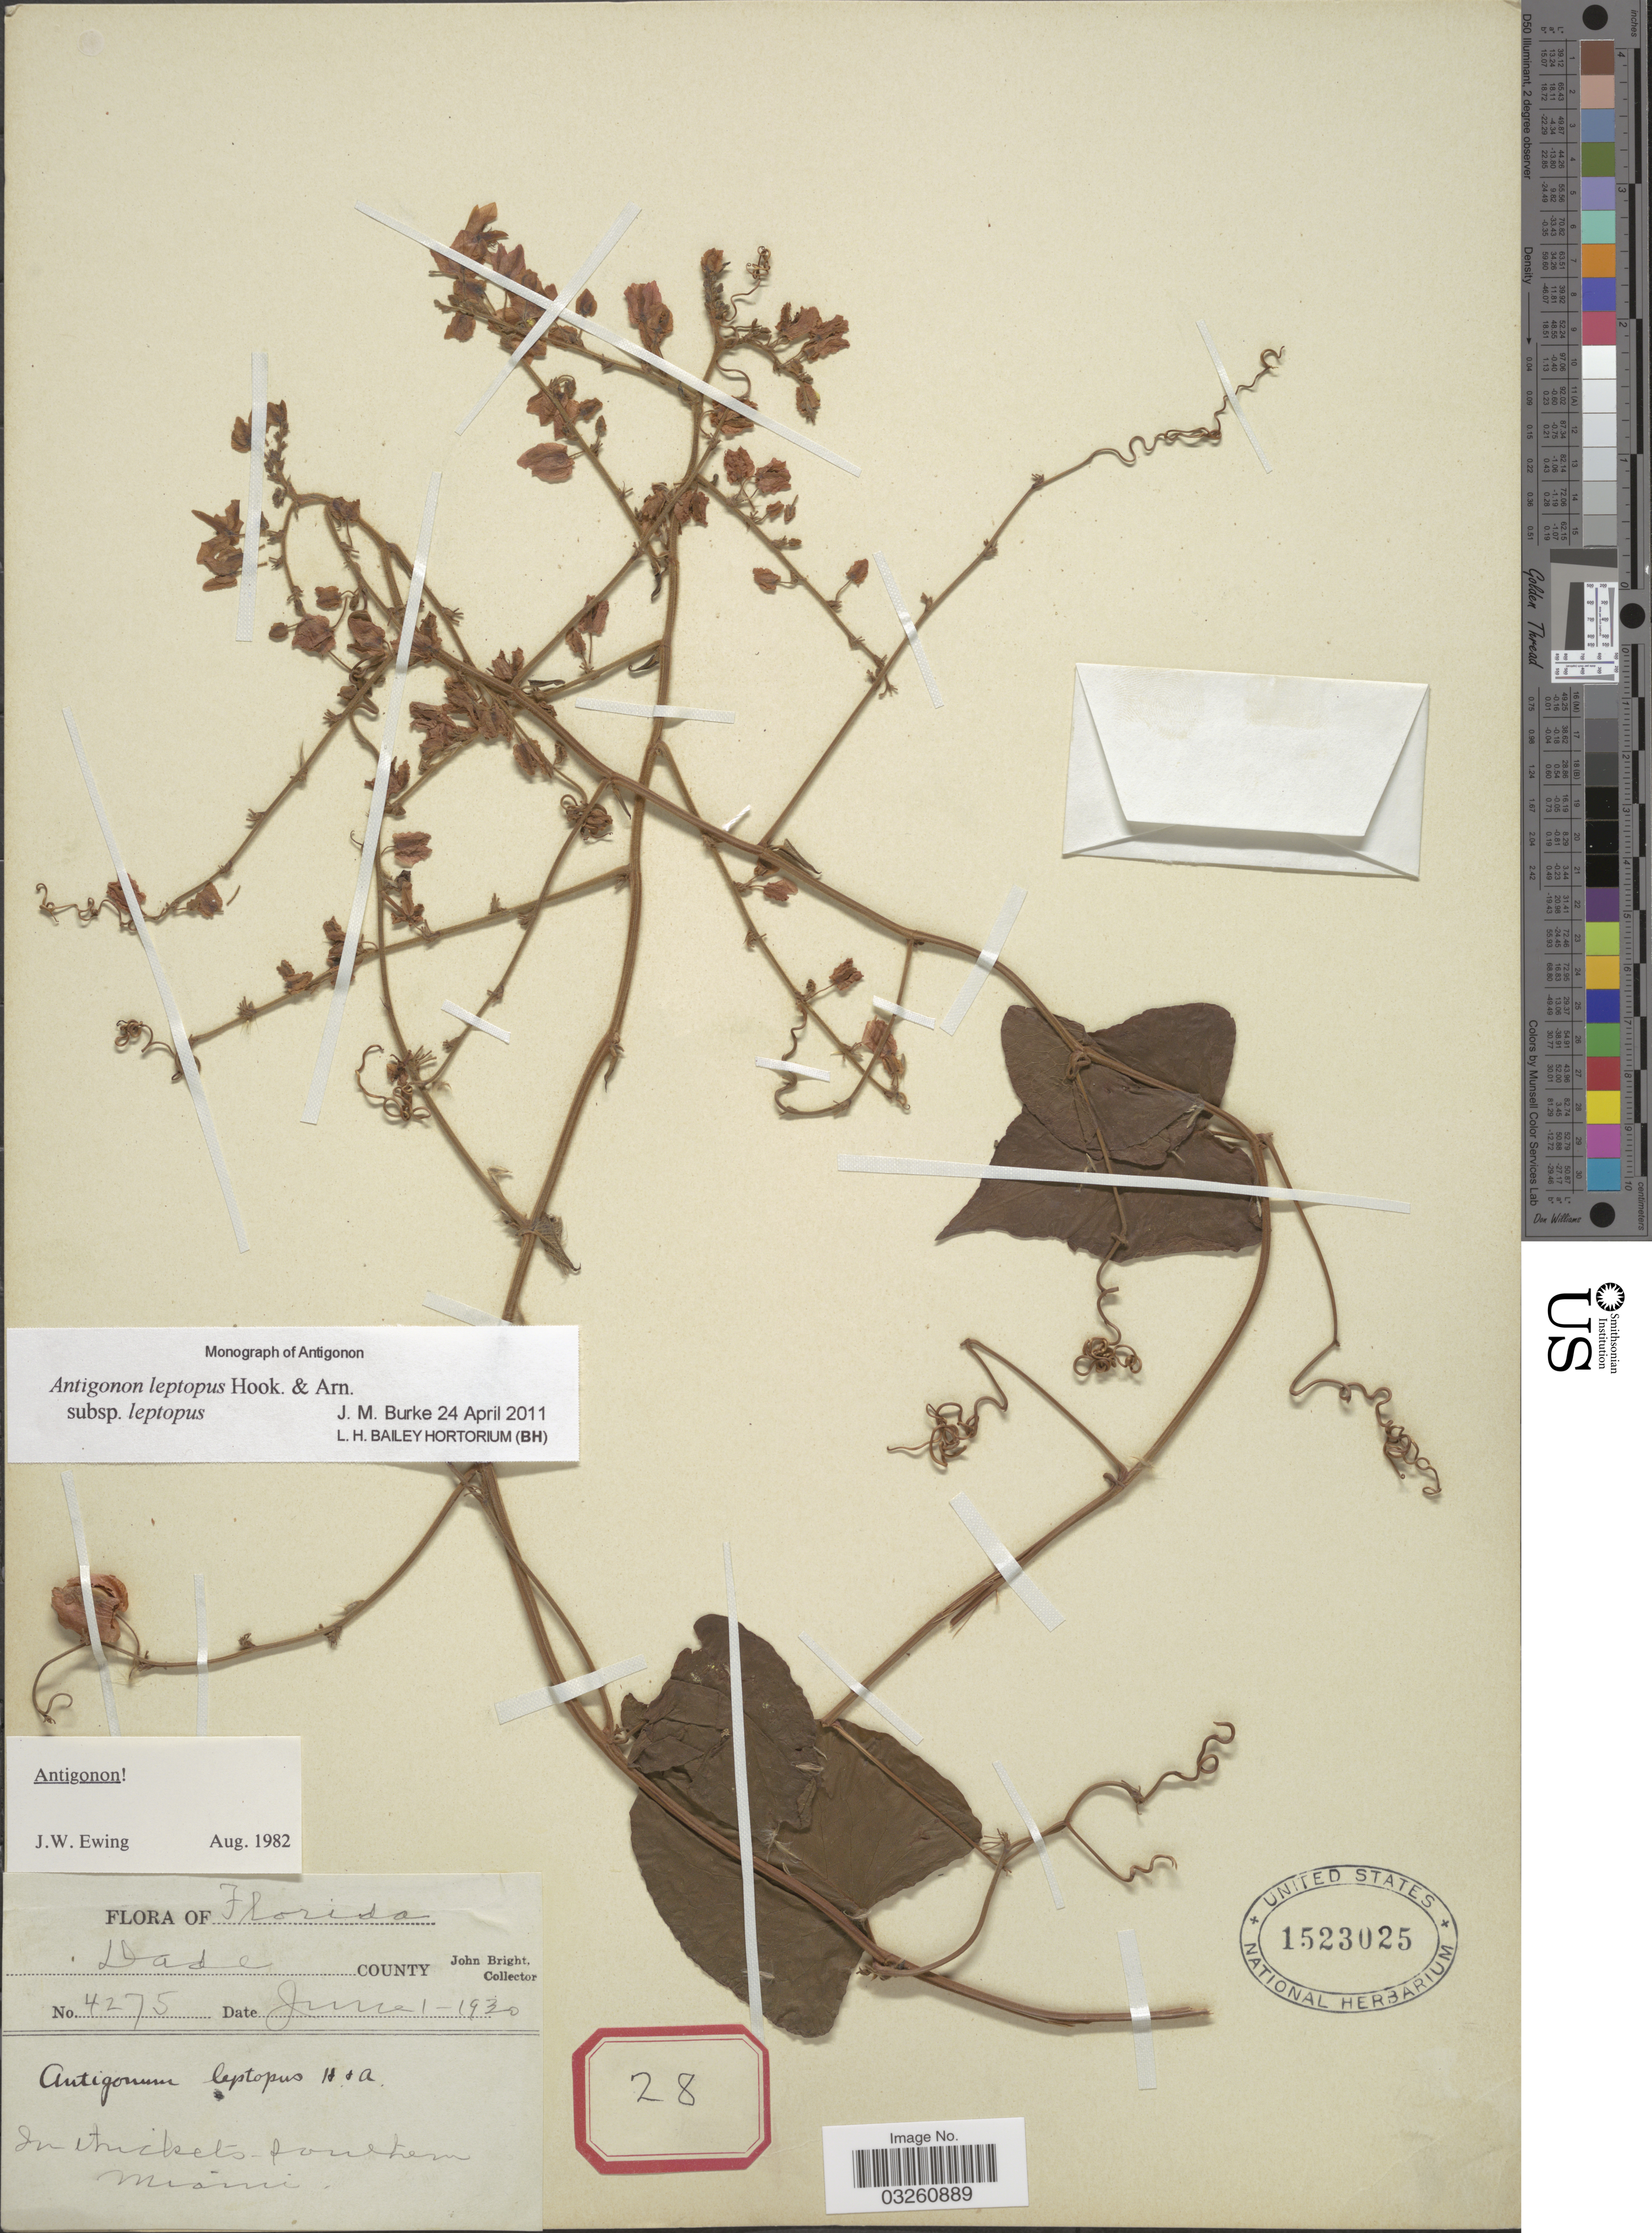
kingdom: Plantae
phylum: Tracheophyta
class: Magnoliopsida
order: Caryophyllales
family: Polygonaceae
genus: Antigonon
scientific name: Antigonon leptopus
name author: Hook. & Arn.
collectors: J. Bright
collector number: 4275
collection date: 1930-06-01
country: United States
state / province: Florida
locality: Dade County. In thickets, southern Miami.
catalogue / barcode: US 1523025